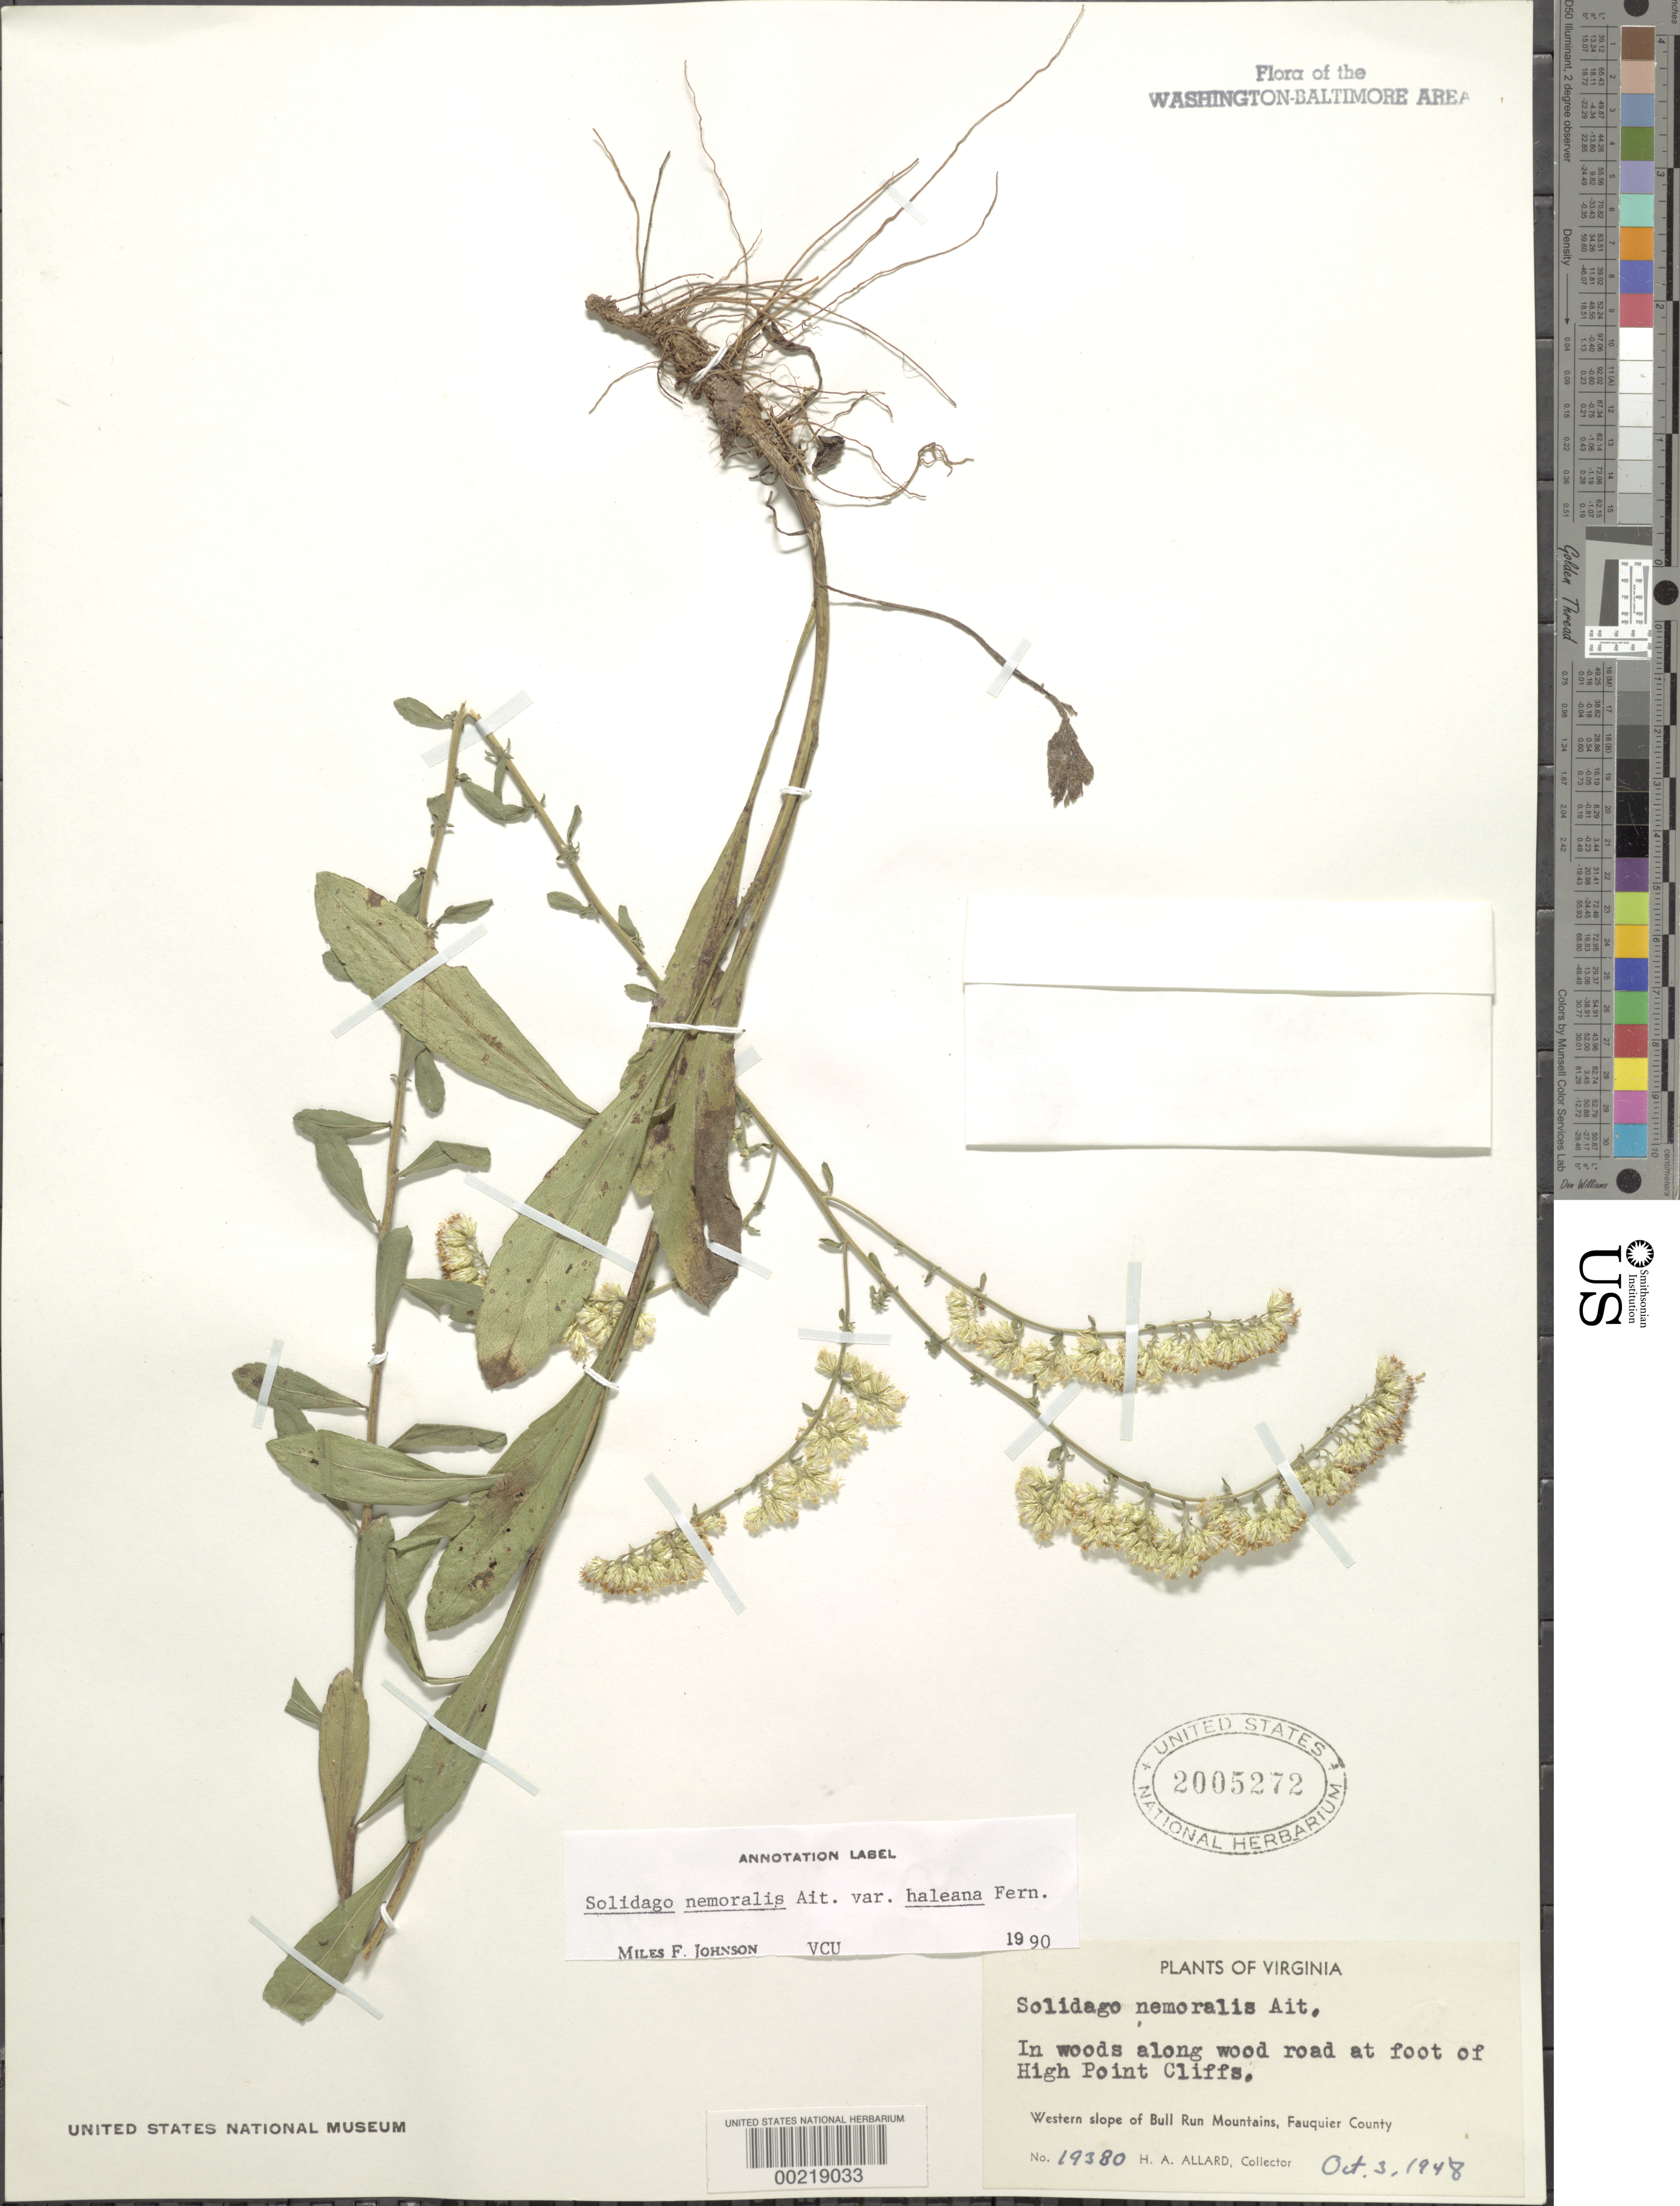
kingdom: Plantae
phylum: Tracheophyta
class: Magnoliopsida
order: Asterales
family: Asteraceae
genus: Solidago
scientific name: Solidago nemoralis var. haleana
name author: Aiton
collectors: H. A. Allard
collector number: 19380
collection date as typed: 03 Oct 1948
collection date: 1948-10-03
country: United States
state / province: Virginia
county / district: Fauquier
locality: Foot of High Point vicinity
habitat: Woods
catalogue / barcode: US 2005272